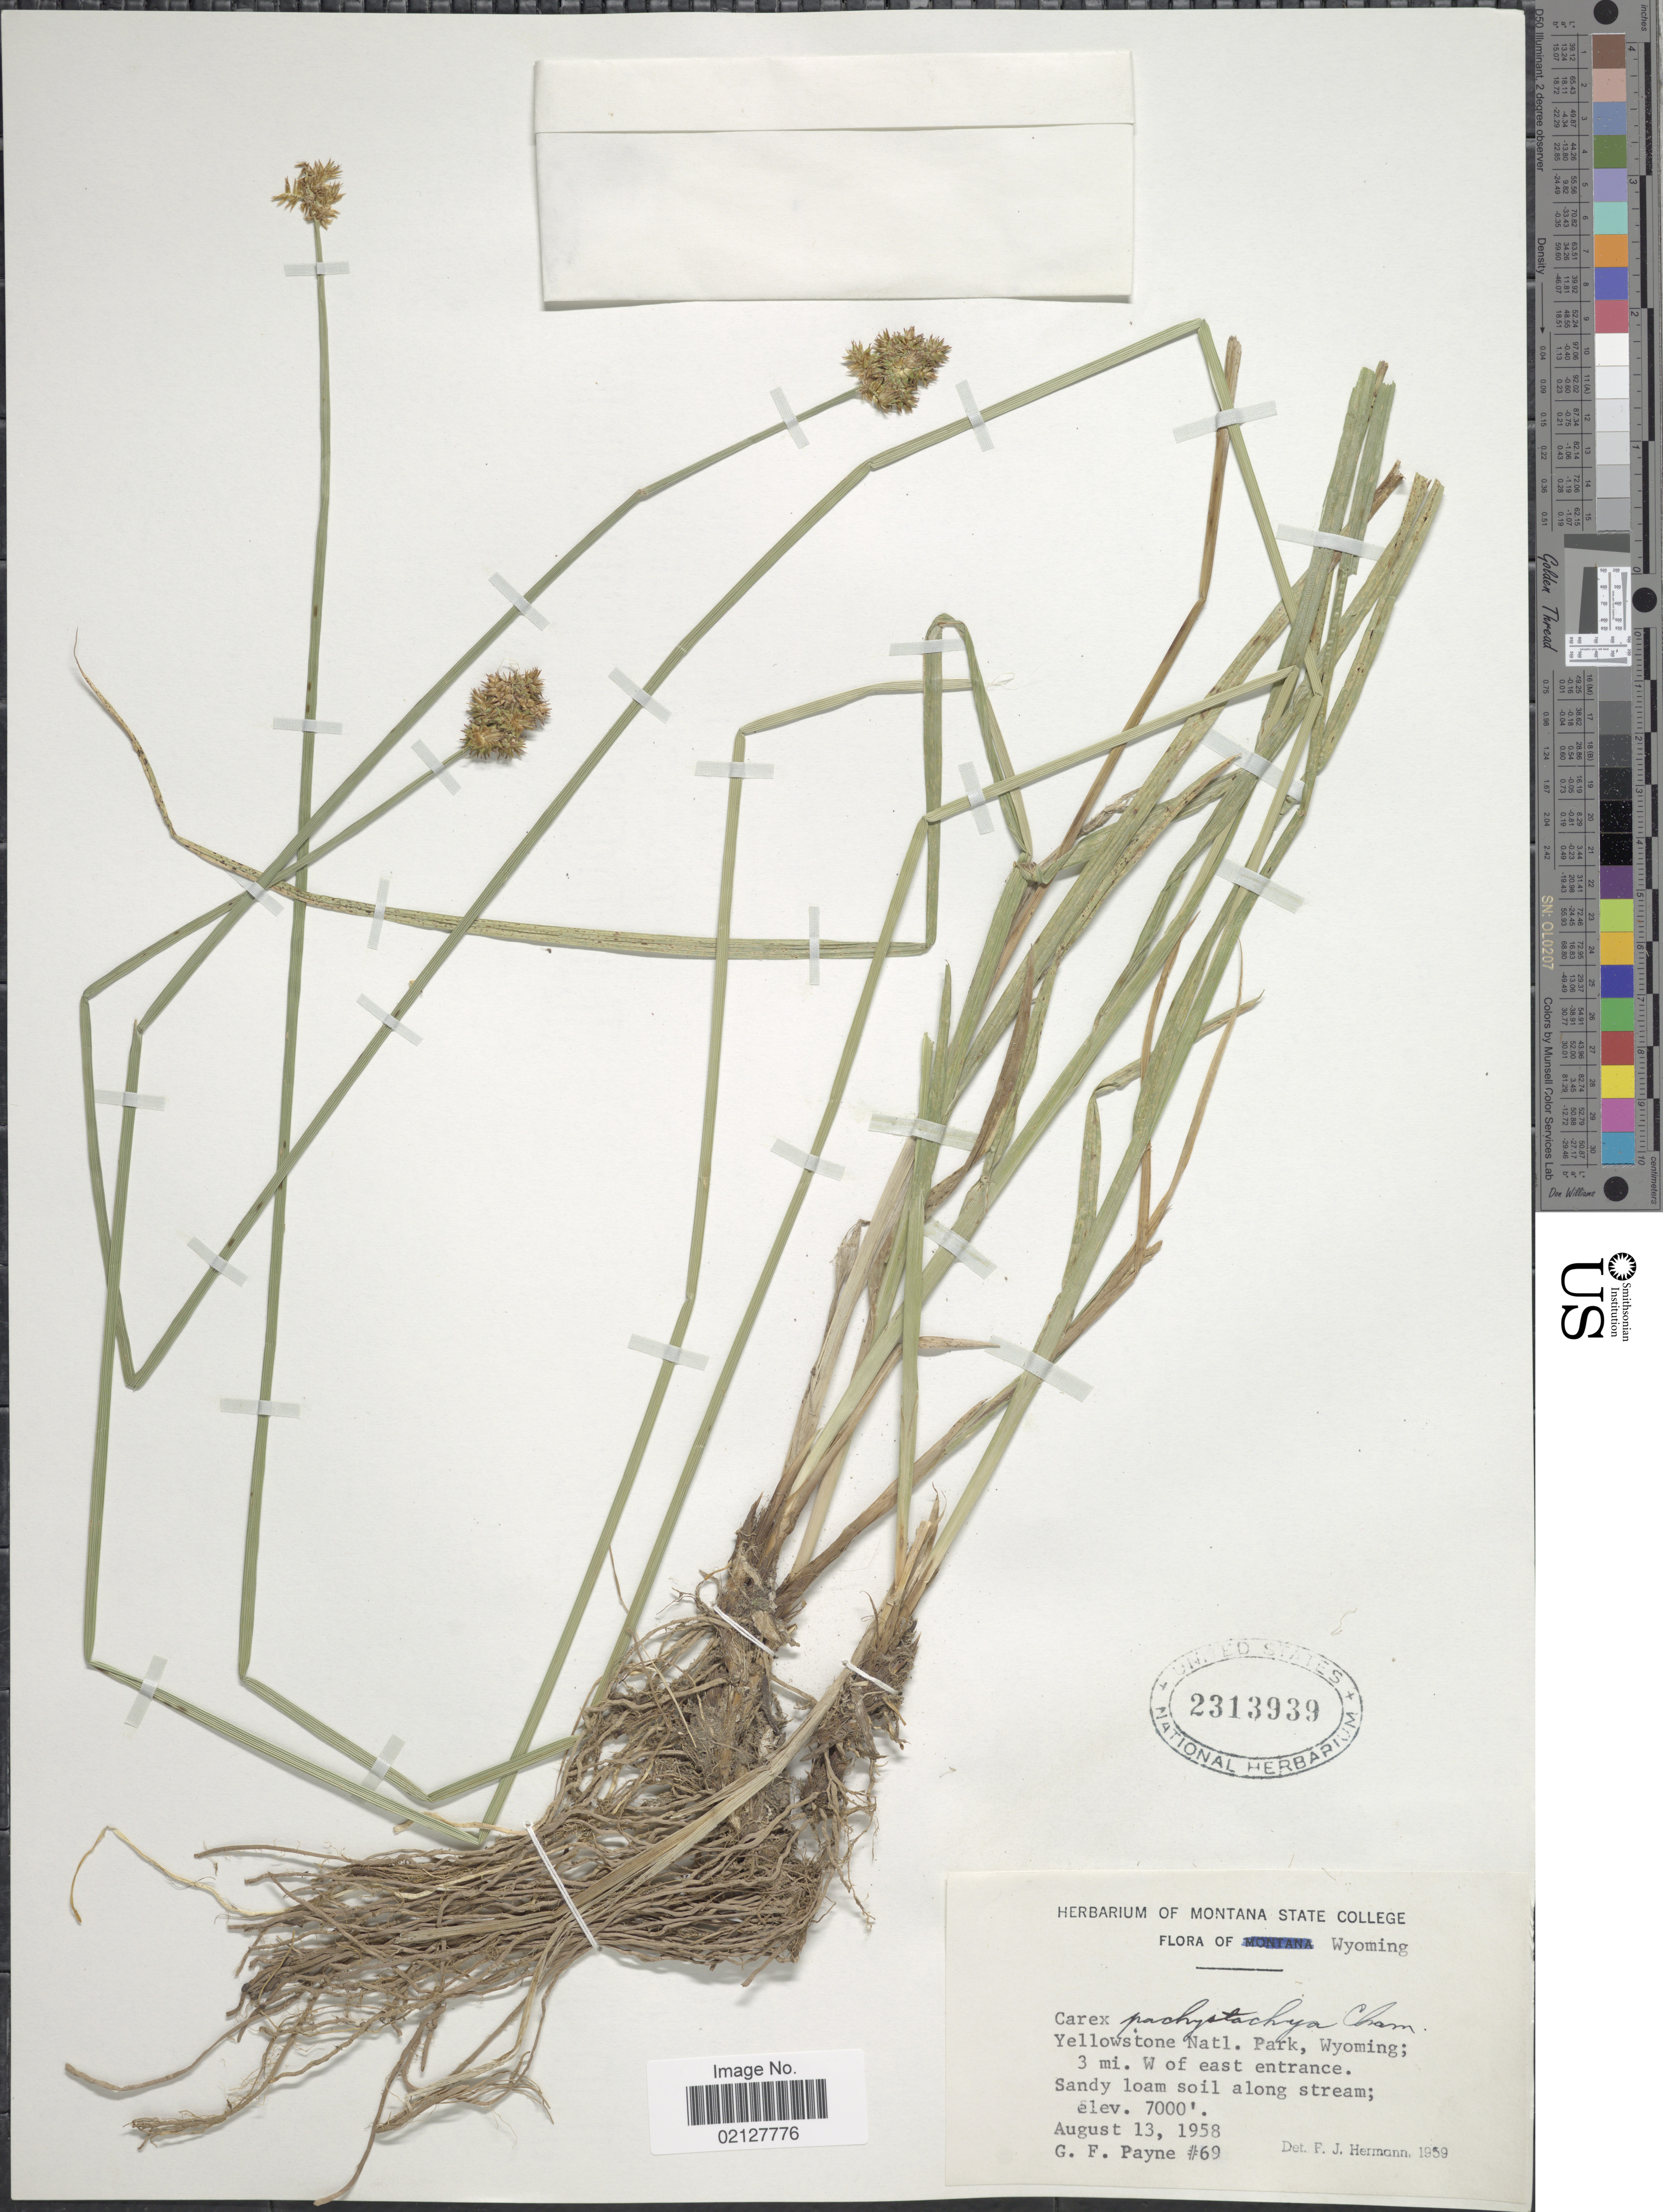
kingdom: Plantae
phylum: Tracheophyta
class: Liliopsida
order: Poales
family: Cyperaceae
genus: Carex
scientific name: Carex pachystachya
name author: Cham. ex Steud.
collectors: G. Payne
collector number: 69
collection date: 1958-08-13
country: United States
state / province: Wyoming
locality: Yellowstone Natl. Park; 3 mi. W of east entrance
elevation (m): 2134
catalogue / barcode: US 2313939